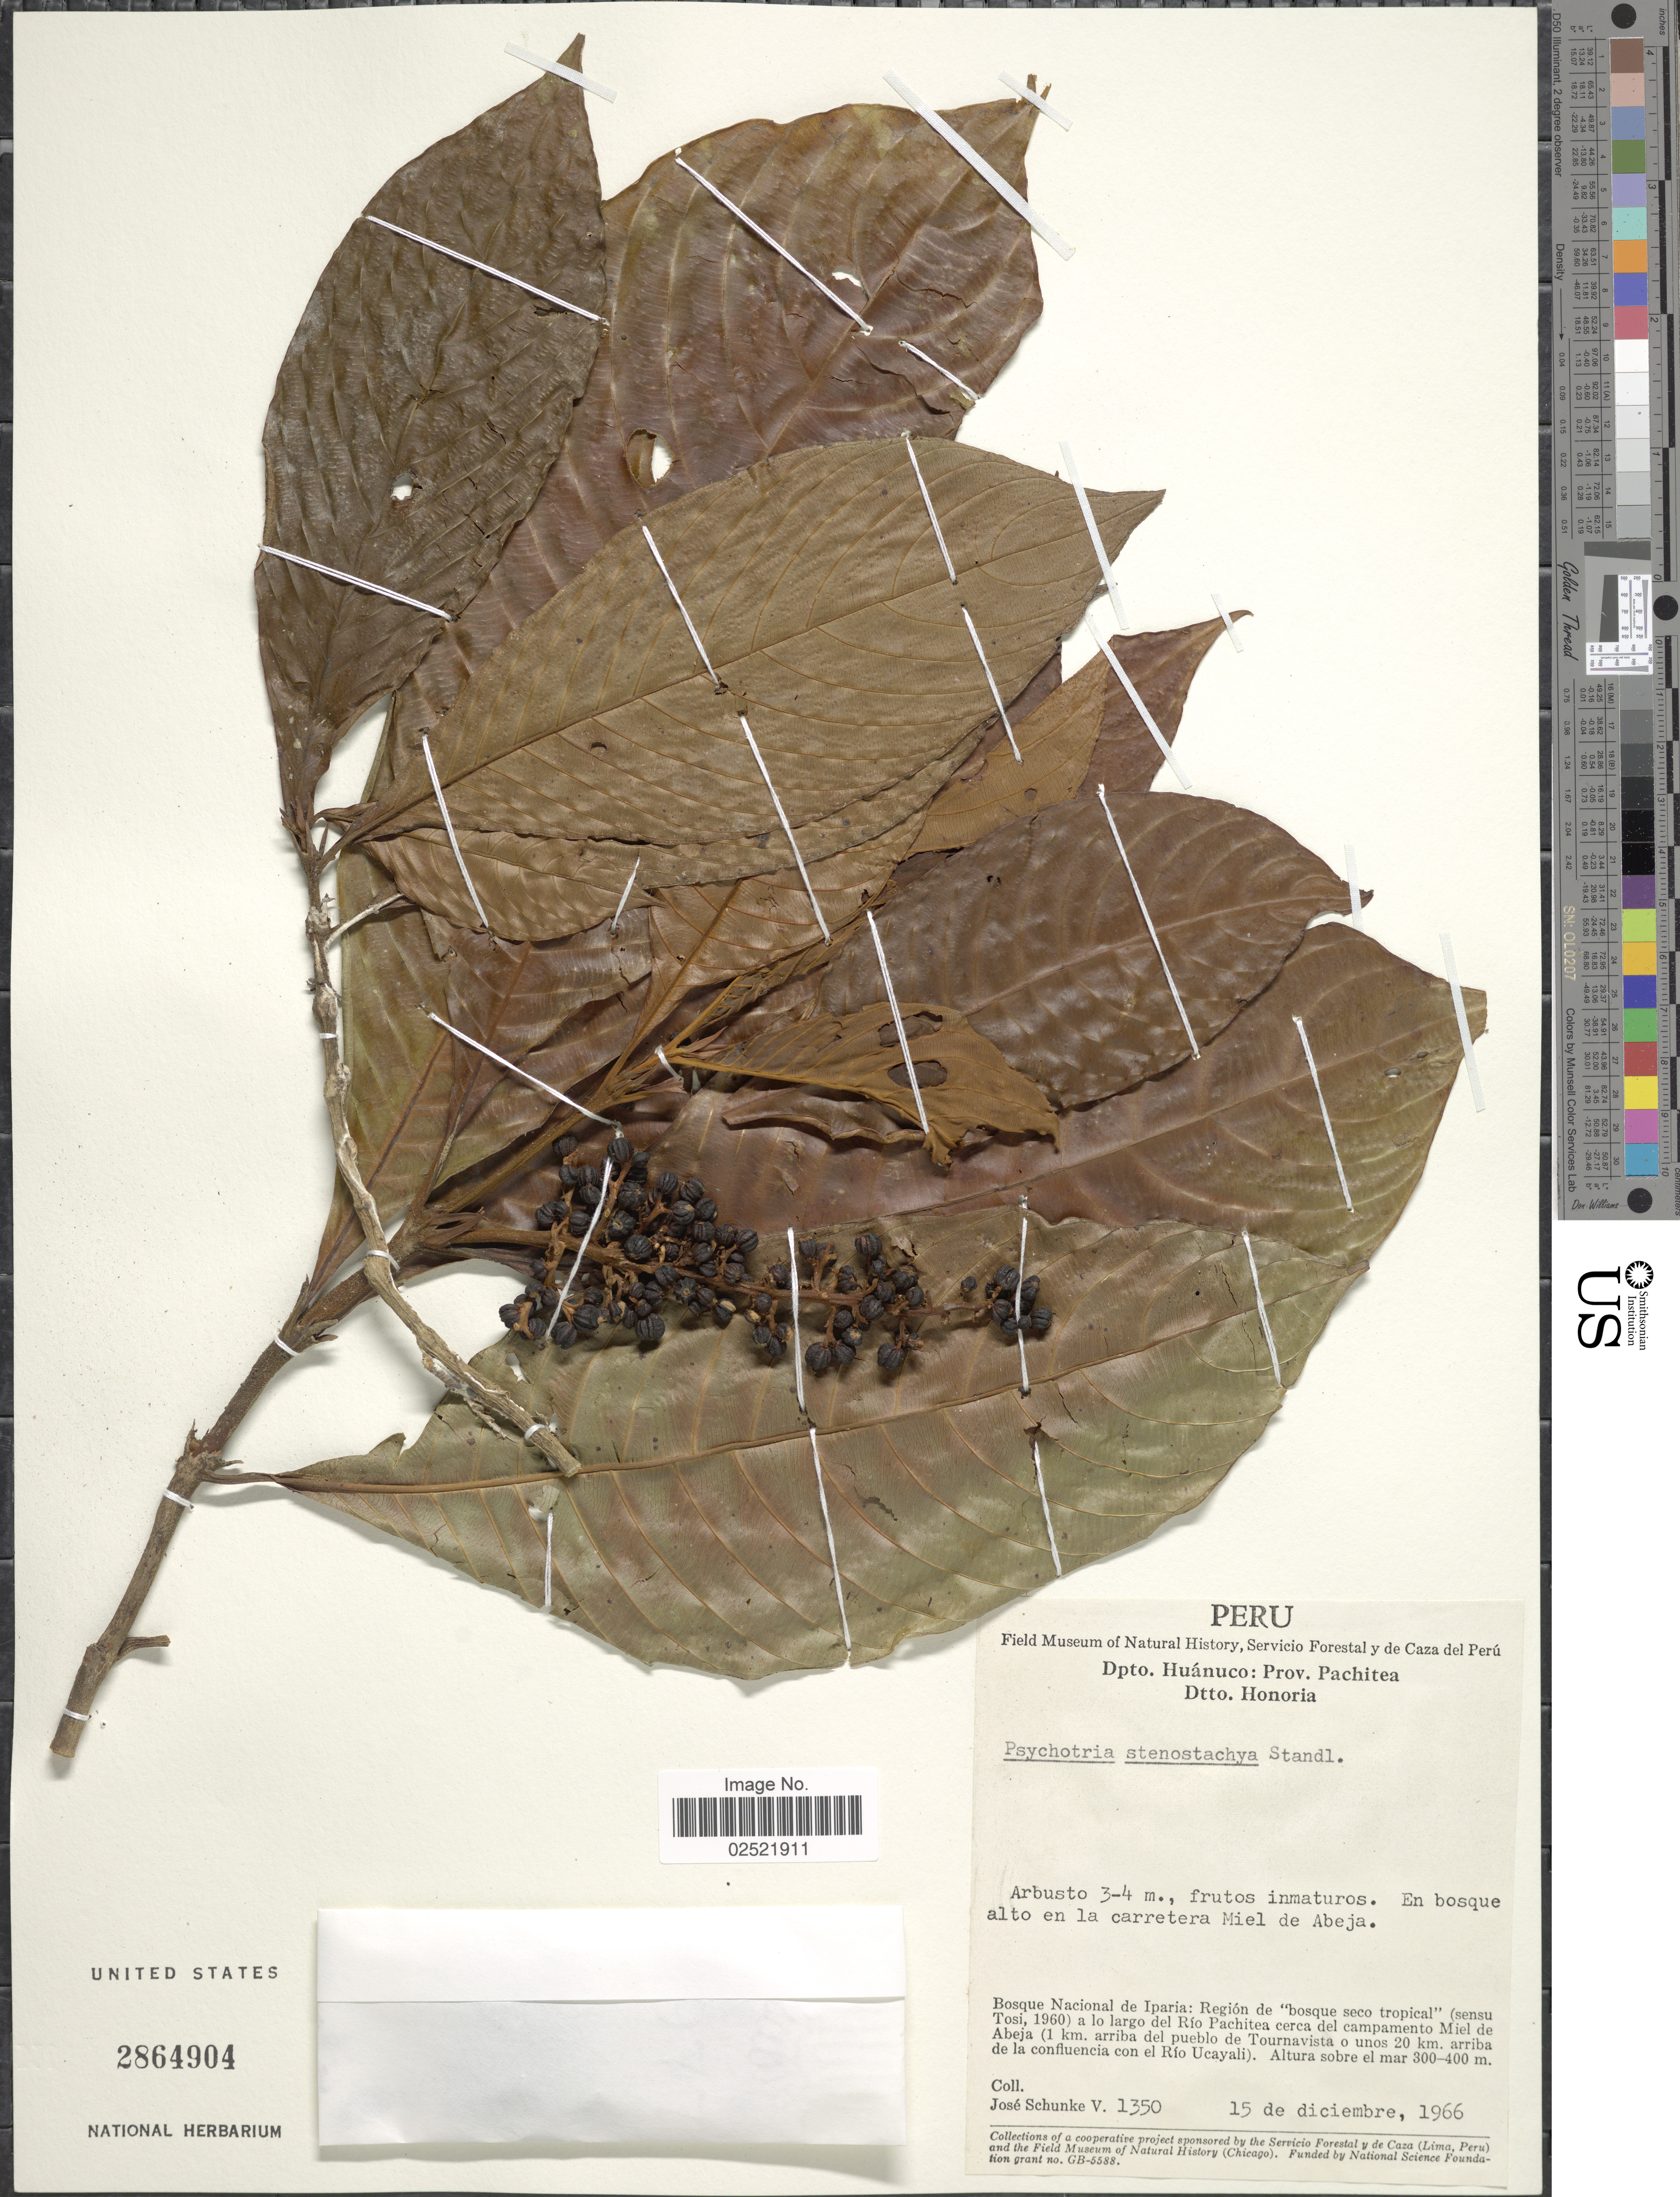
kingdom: Plantae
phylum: Tracheophyta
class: Magnoliopsida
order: Gentianales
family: Rubiaceae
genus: Psychotria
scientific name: Psychotria stenostachya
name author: Standl.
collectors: J. Schunke Vigo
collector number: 1350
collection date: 1966-12-15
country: Peru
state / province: Huánuco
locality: Prov. Pachitea, Dtto. Honoria, en la carretera Miel de Abeja, Bosque Nacional de Iparia, region de bosque seco tropical a lo largo del Rio Pachitea cerca del campamento Miel de Abeja (1 km arriba del pueblo de Tournavista o unos 20 km arriba de la confluencia con el Rio Ucayali)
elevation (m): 300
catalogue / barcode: US 2864904